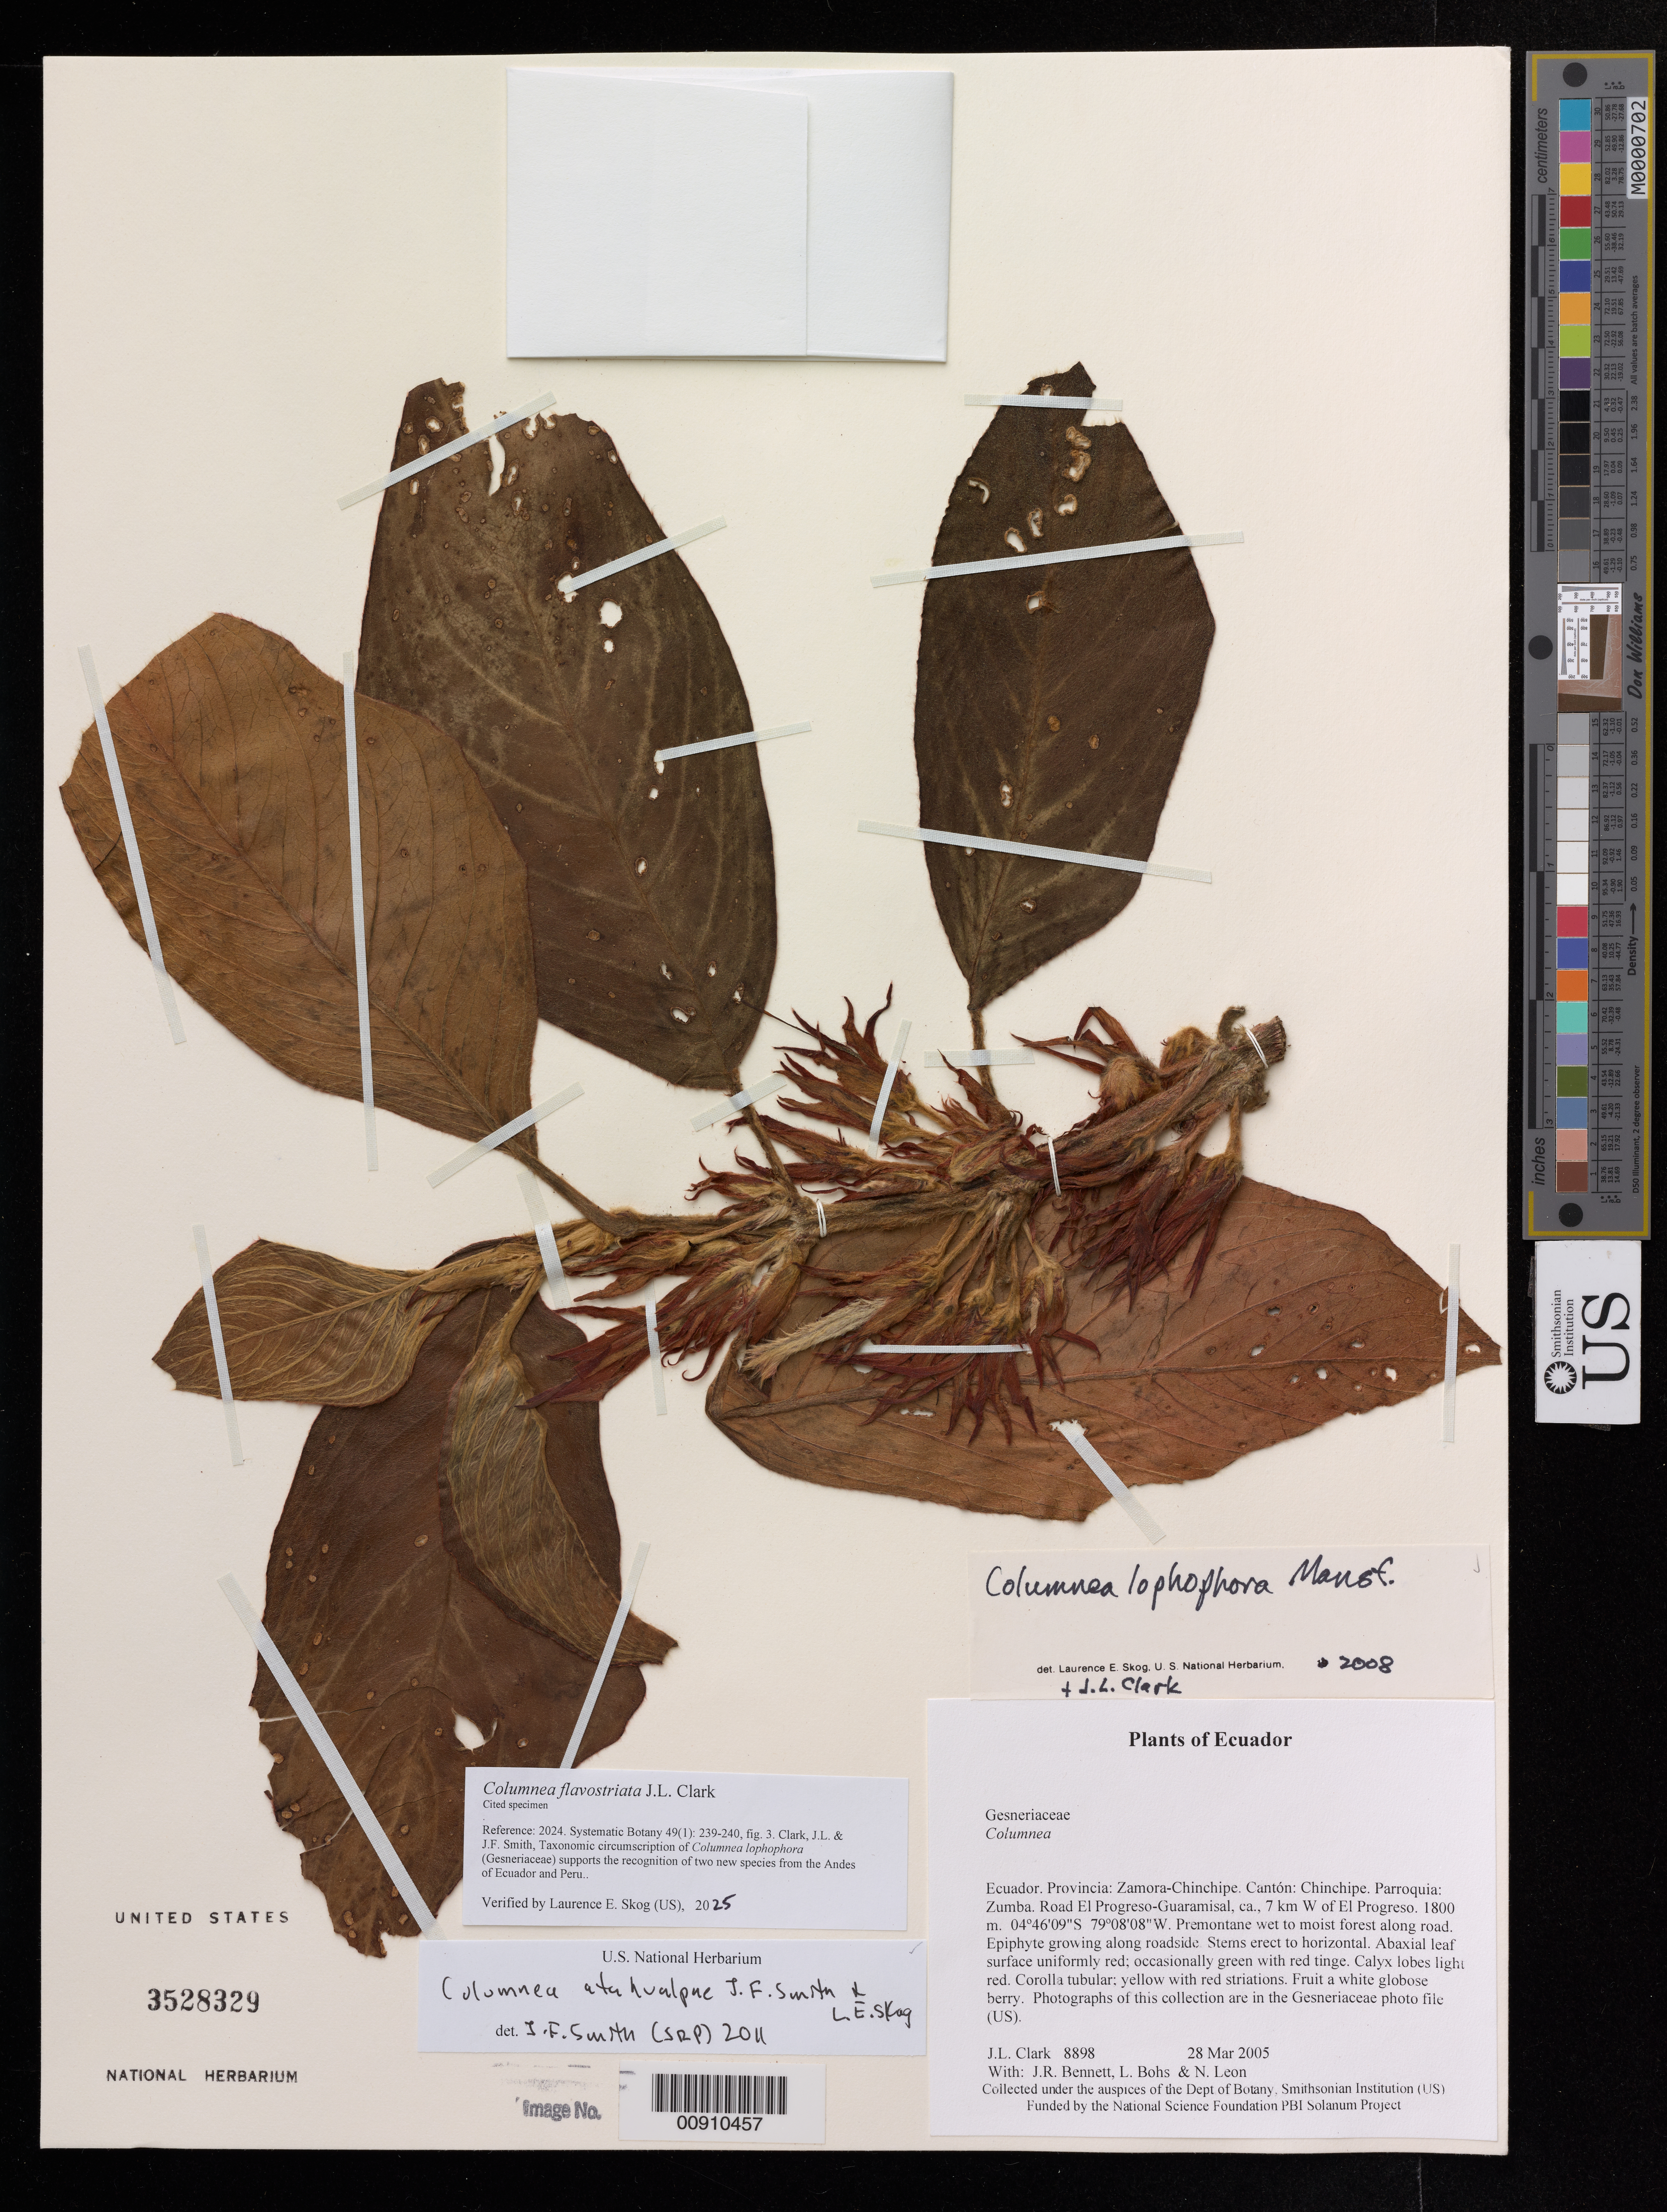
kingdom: Plantae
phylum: Tracheophyta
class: Magnoliopsida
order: Lamiales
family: Gesneriaceae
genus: Columnea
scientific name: Columnea flavostriata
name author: J.L. Clark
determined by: Skog, Laurence E.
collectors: J. L. Clark, J. R. Bennett, L. A. Bohs & N. Leon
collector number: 8898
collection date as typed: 28 Mar 2005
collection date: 2005-03-28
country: Ecuador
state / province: Zamora-Chinchipe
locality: Chinchipe. Parroquia: Zumba. Road El Progreso-Guaramisal, ca., 7 km W of El Progreso.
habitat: Premontane wet to moist forest along road.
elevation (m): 1800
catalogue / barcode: US 3528329